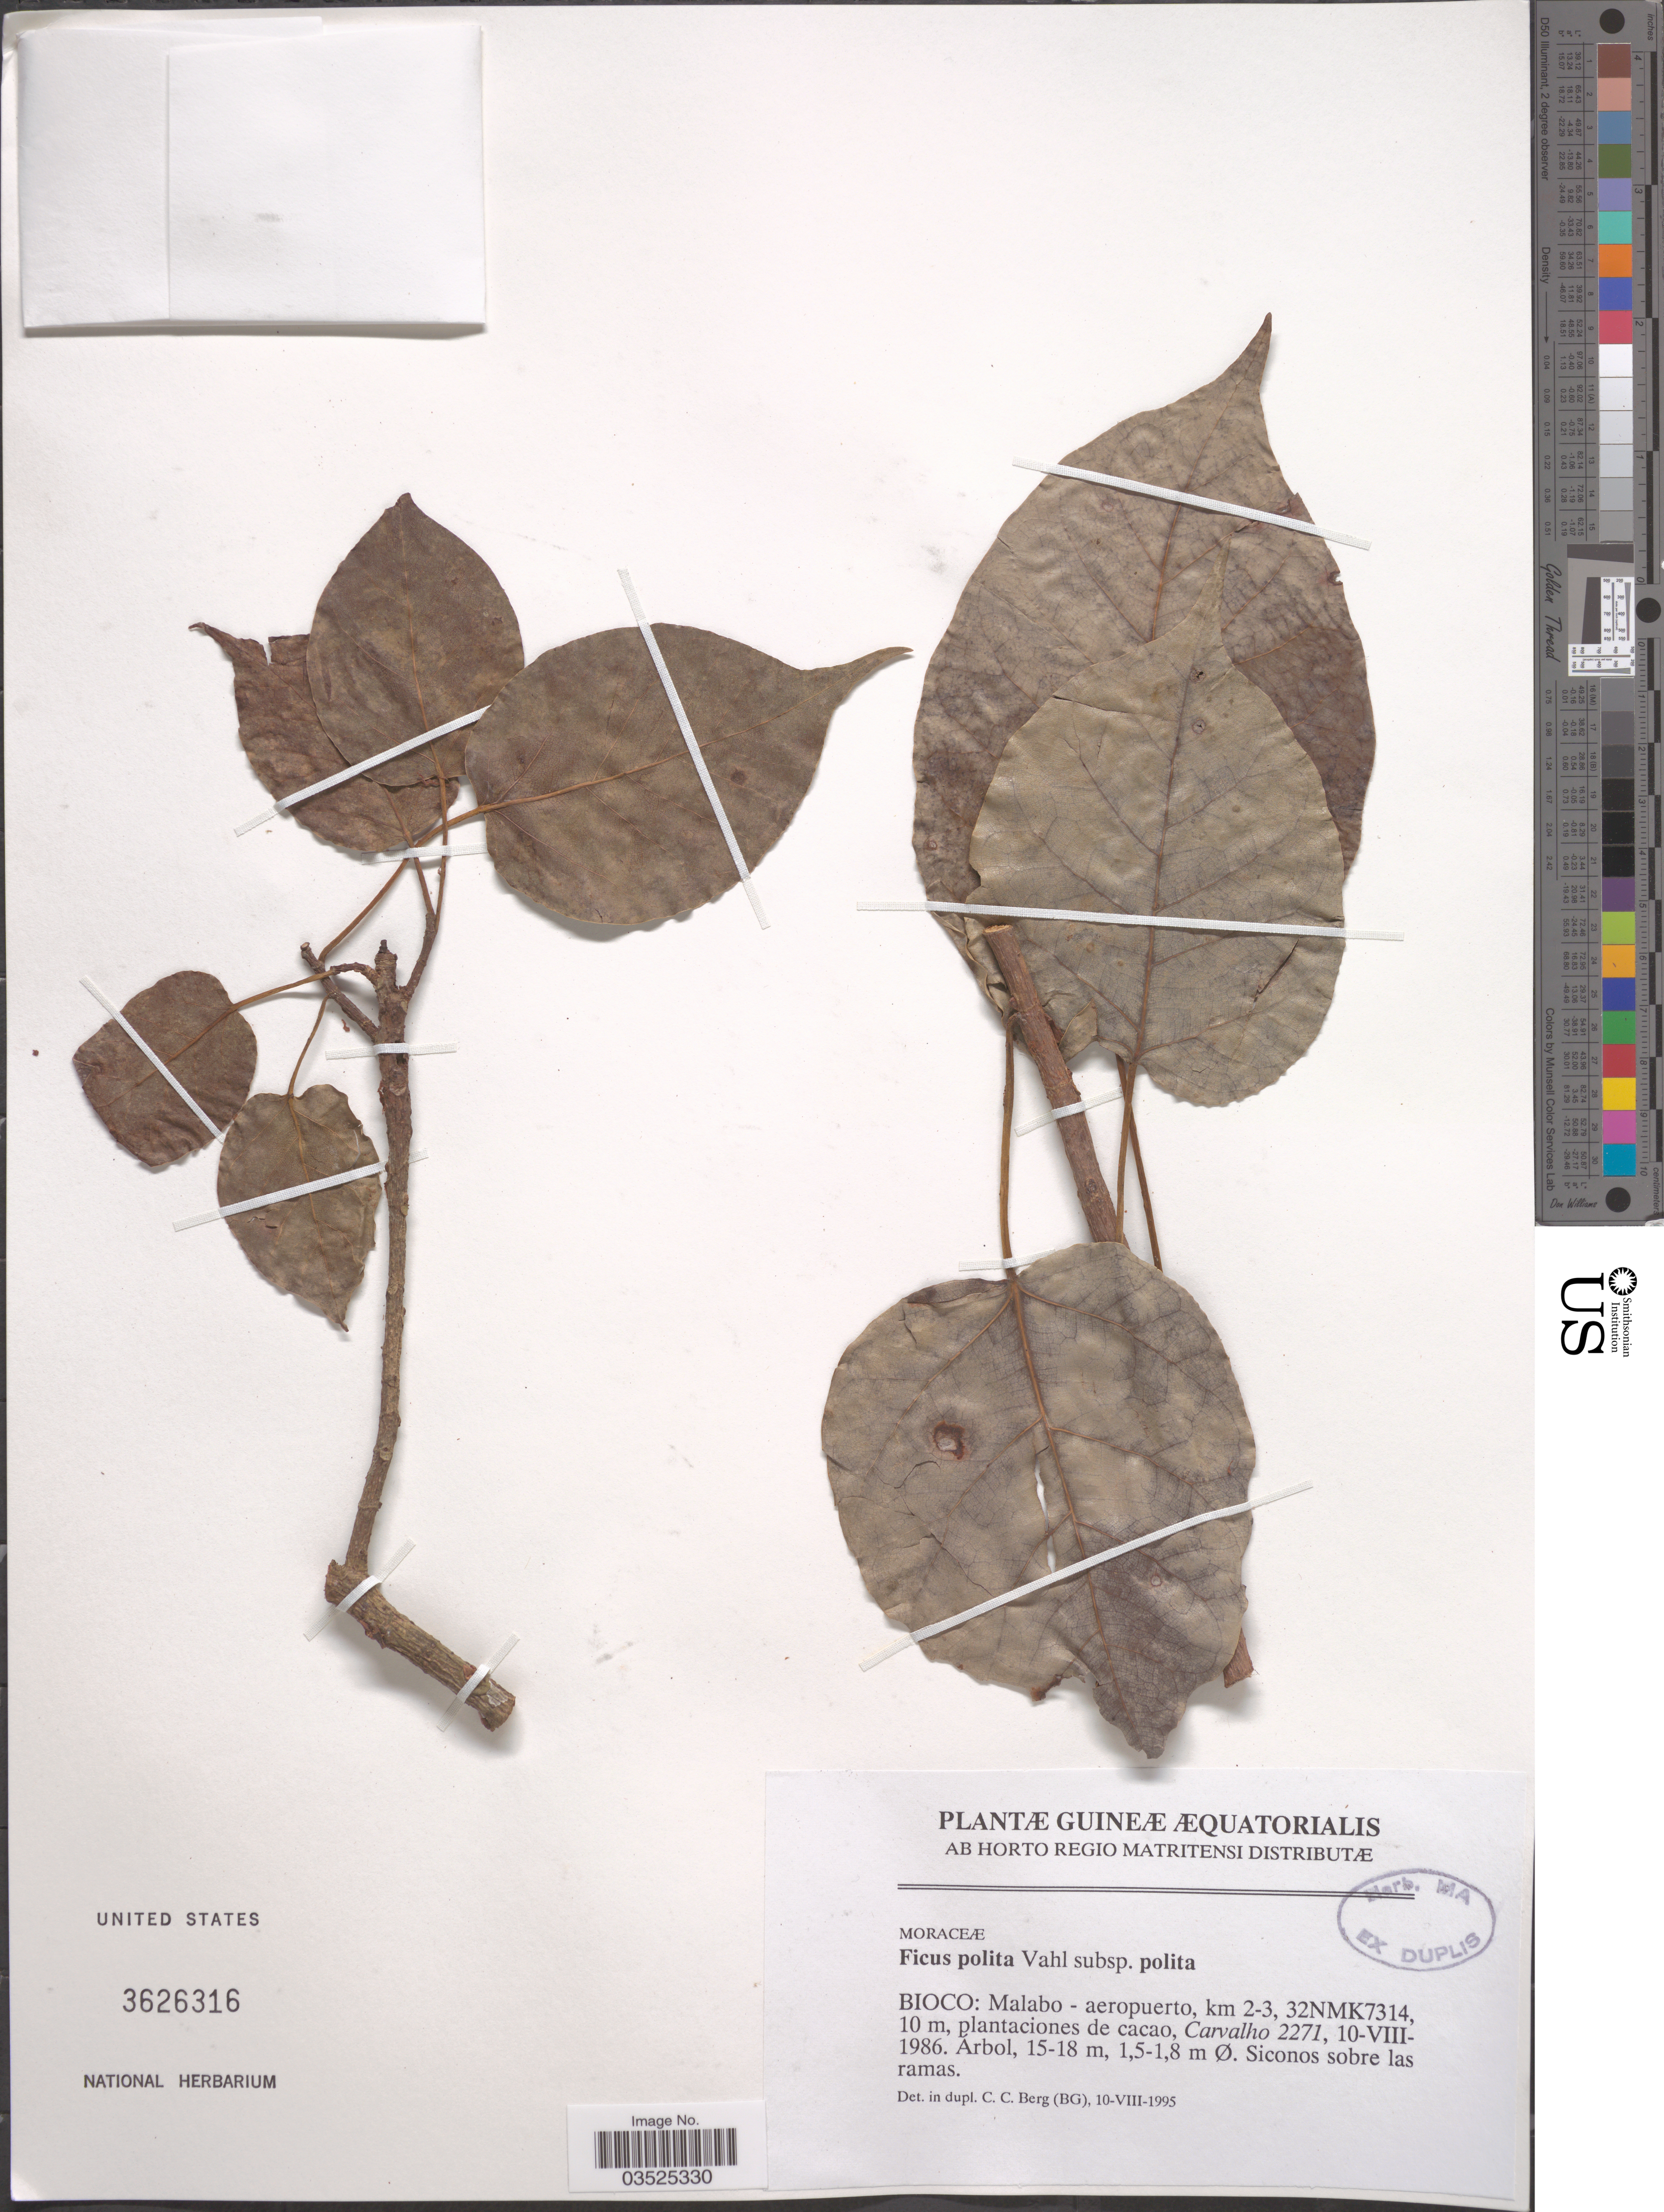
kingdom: Plantae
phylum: Tracheophyta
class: Magnoliopsida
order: Rosales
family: Moraceae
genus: Ficus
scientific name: Ficus polita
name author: Vahl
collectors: Carvalho, --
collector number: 2271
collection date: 1986-08-10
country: Equatorial Guinea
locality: Bioco: Malabo - aeropuerto, km 2-3, 32NMK7314.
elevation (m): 10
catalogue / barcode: US 3626316